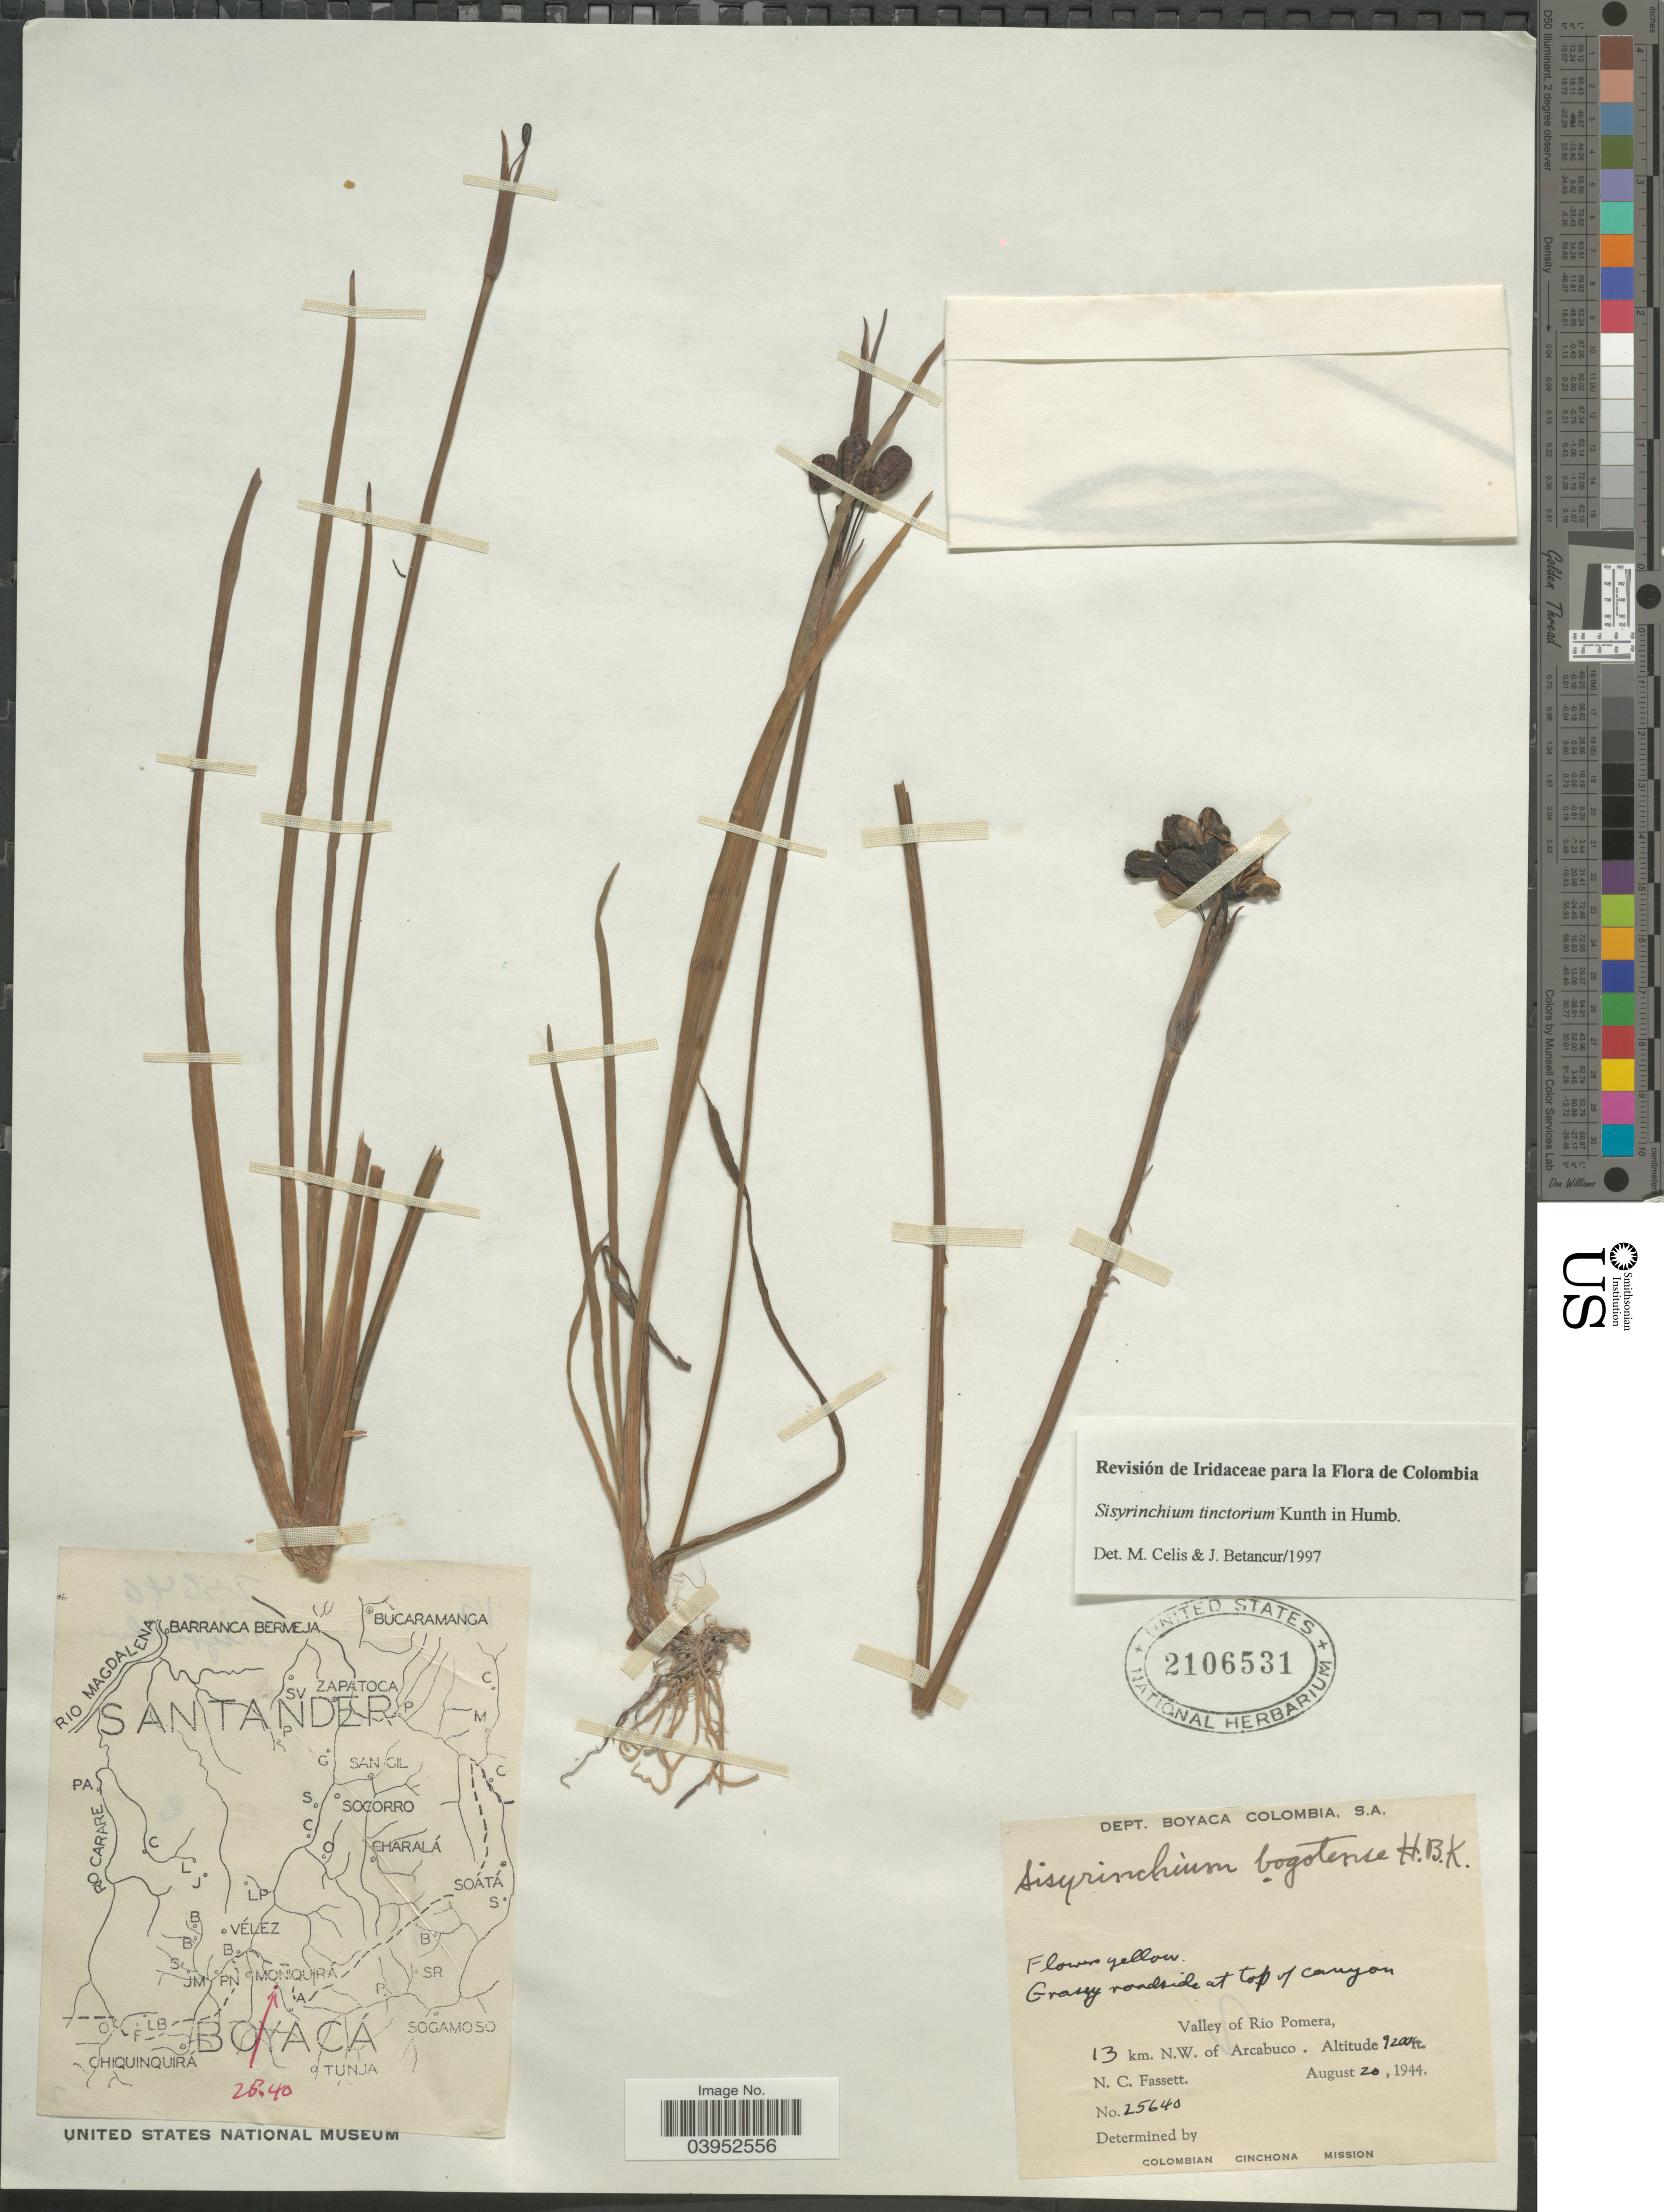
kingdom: Plantae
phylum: Tracheophyta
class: Liliopsida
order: Asparagales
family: Iridaceae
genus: Sisyrinchium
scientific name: Sisyrinchium tinctorium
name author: Kunth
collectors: N. C. Fassett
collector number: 25640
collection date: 1944-08-20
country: Colombia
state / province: Boyacá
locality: Dept. Boyaca. Grassy roadside at top of canyon. Valley of Rio Pomera, 13 km. N. W. of Arcabuco.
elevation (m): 2804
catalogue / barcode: US 2106531